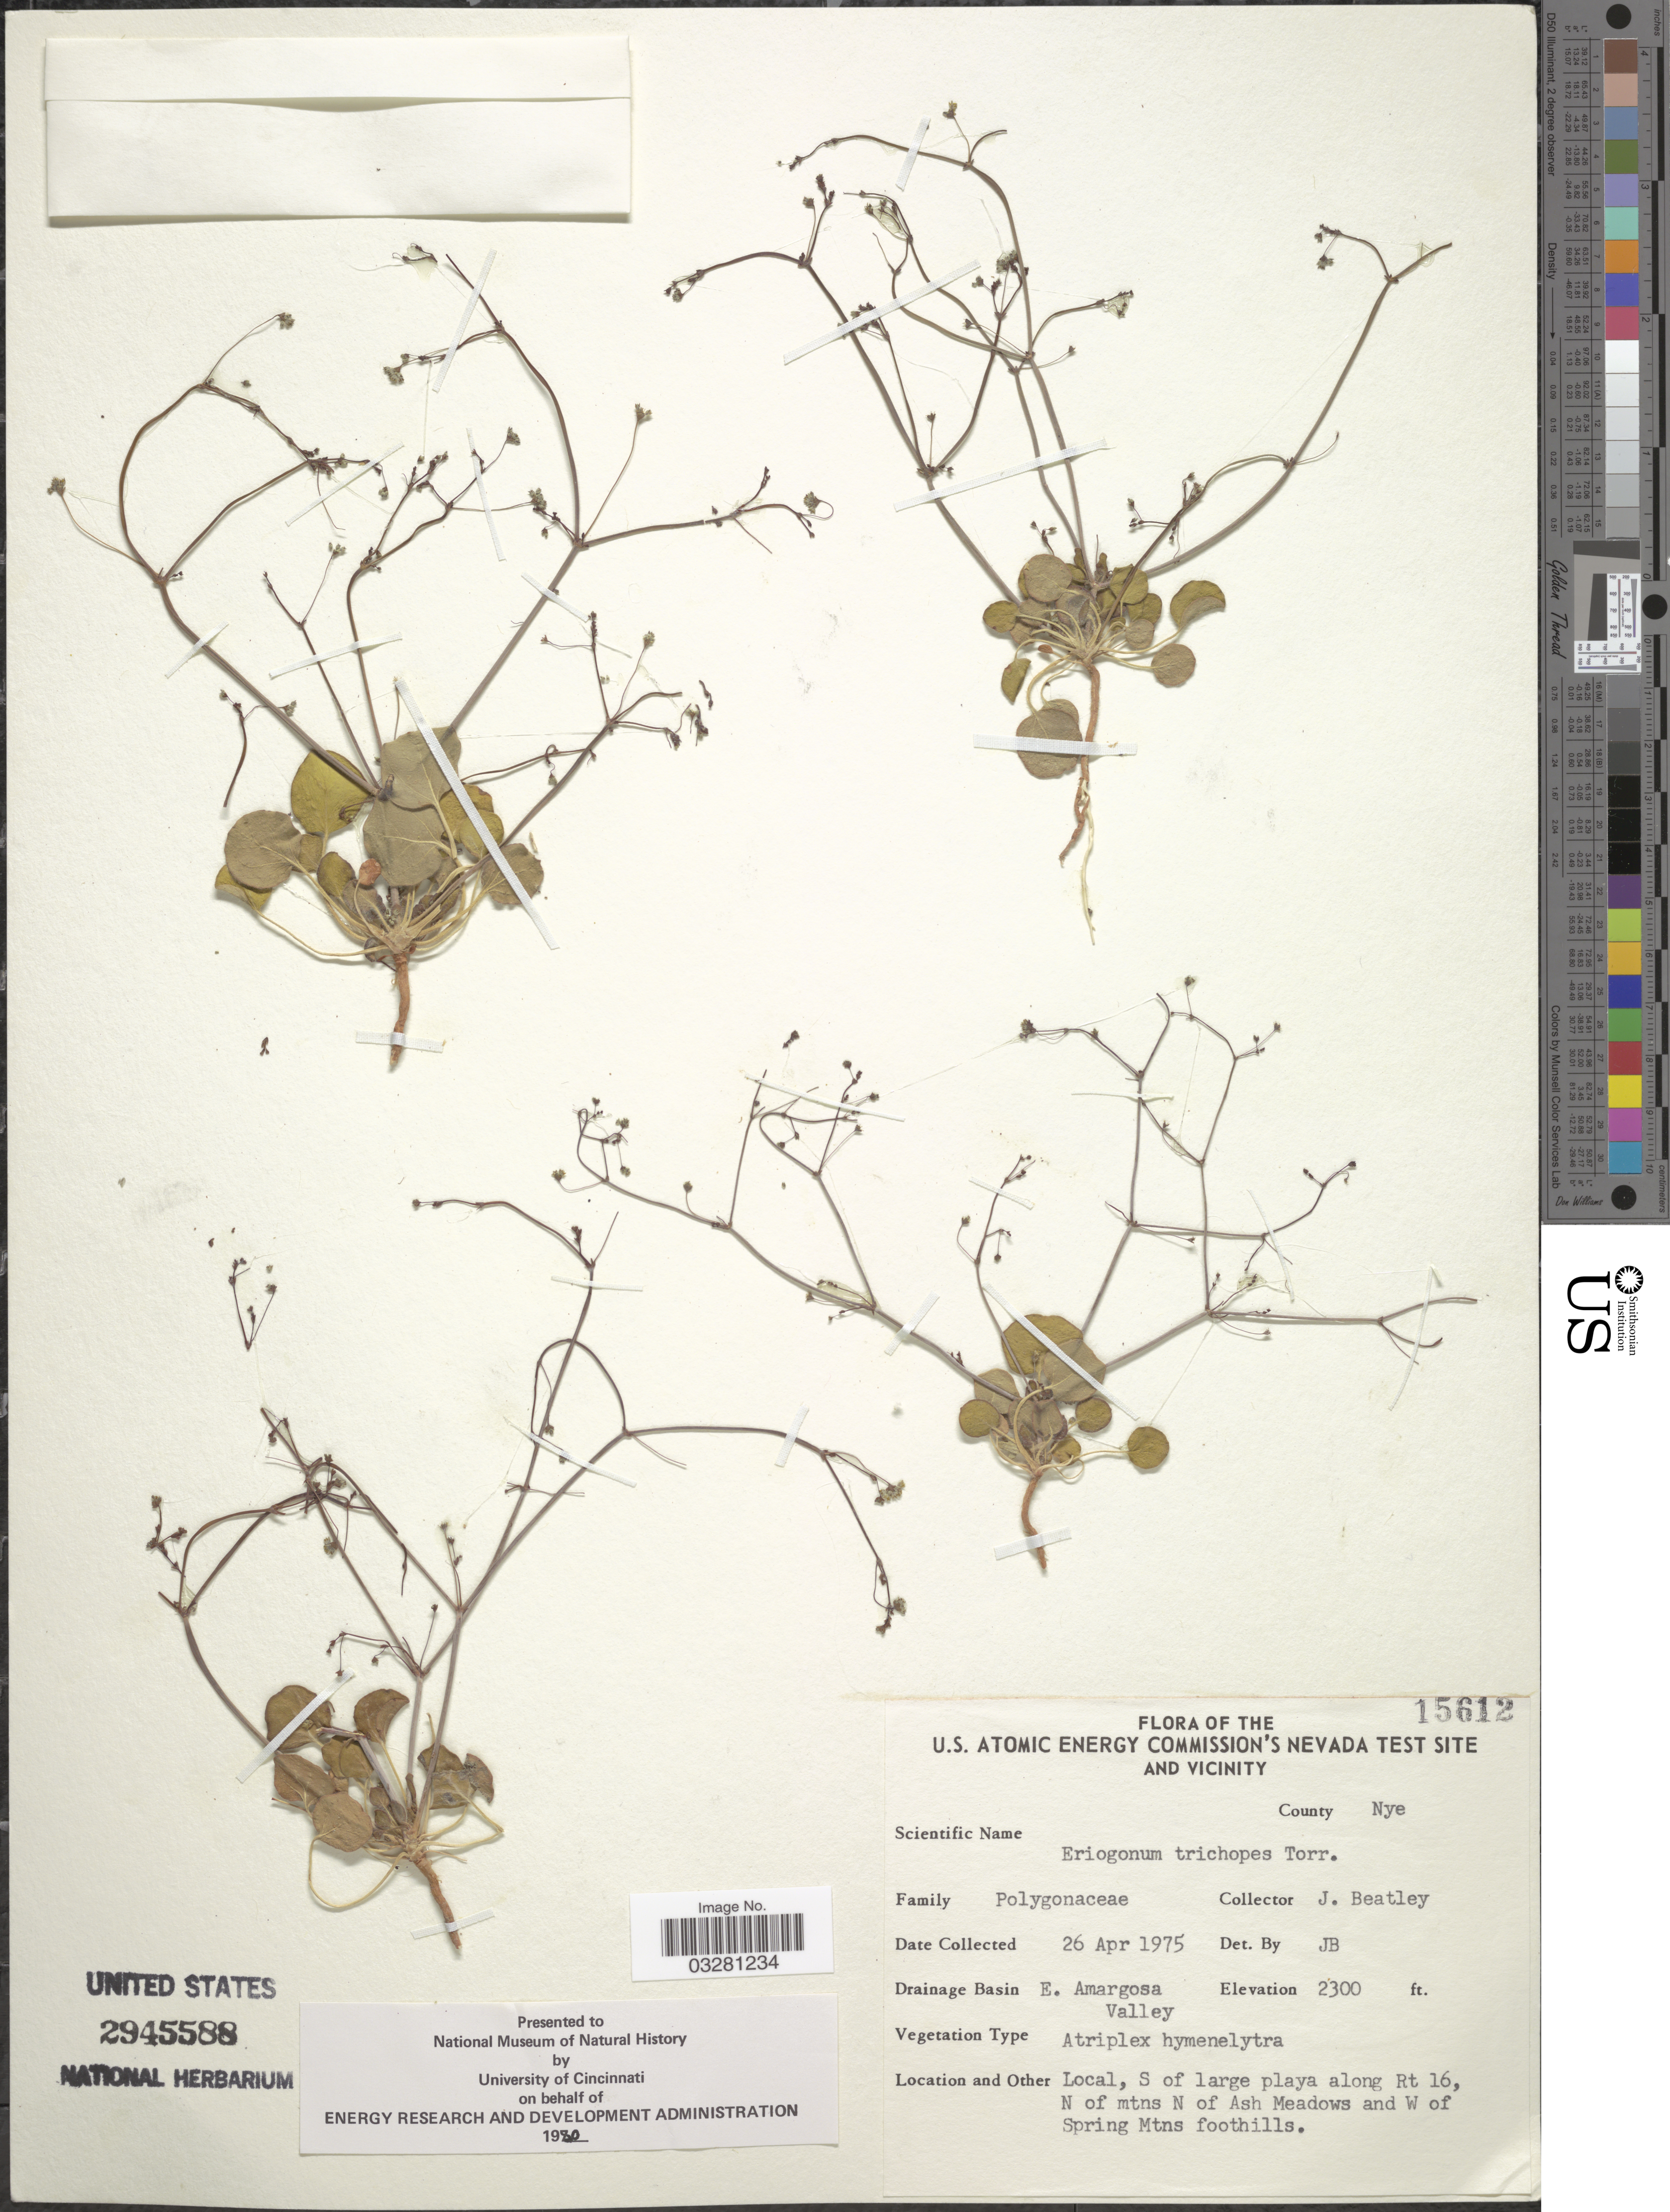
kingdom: Plantae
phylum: Tracheophyta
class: Magnoliopsida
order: Caryophyllales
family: Polygonaceae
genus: Eriogonum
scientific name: Eriogonum trichopes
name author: Torr.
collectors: J. C. Beatley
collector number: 15612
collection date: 1975-04-26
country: United States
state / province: Nevada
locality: U. S. Atomic Energy Commission's Nevada Test Site and Vicinity. County Nye. Drainage Basin E. Amargosa Valey. S of large playa along Rt 16, N of mtns N of Ash Meadows and W of Spring Mtns foothills.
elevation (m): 701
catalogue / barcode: US 2945588